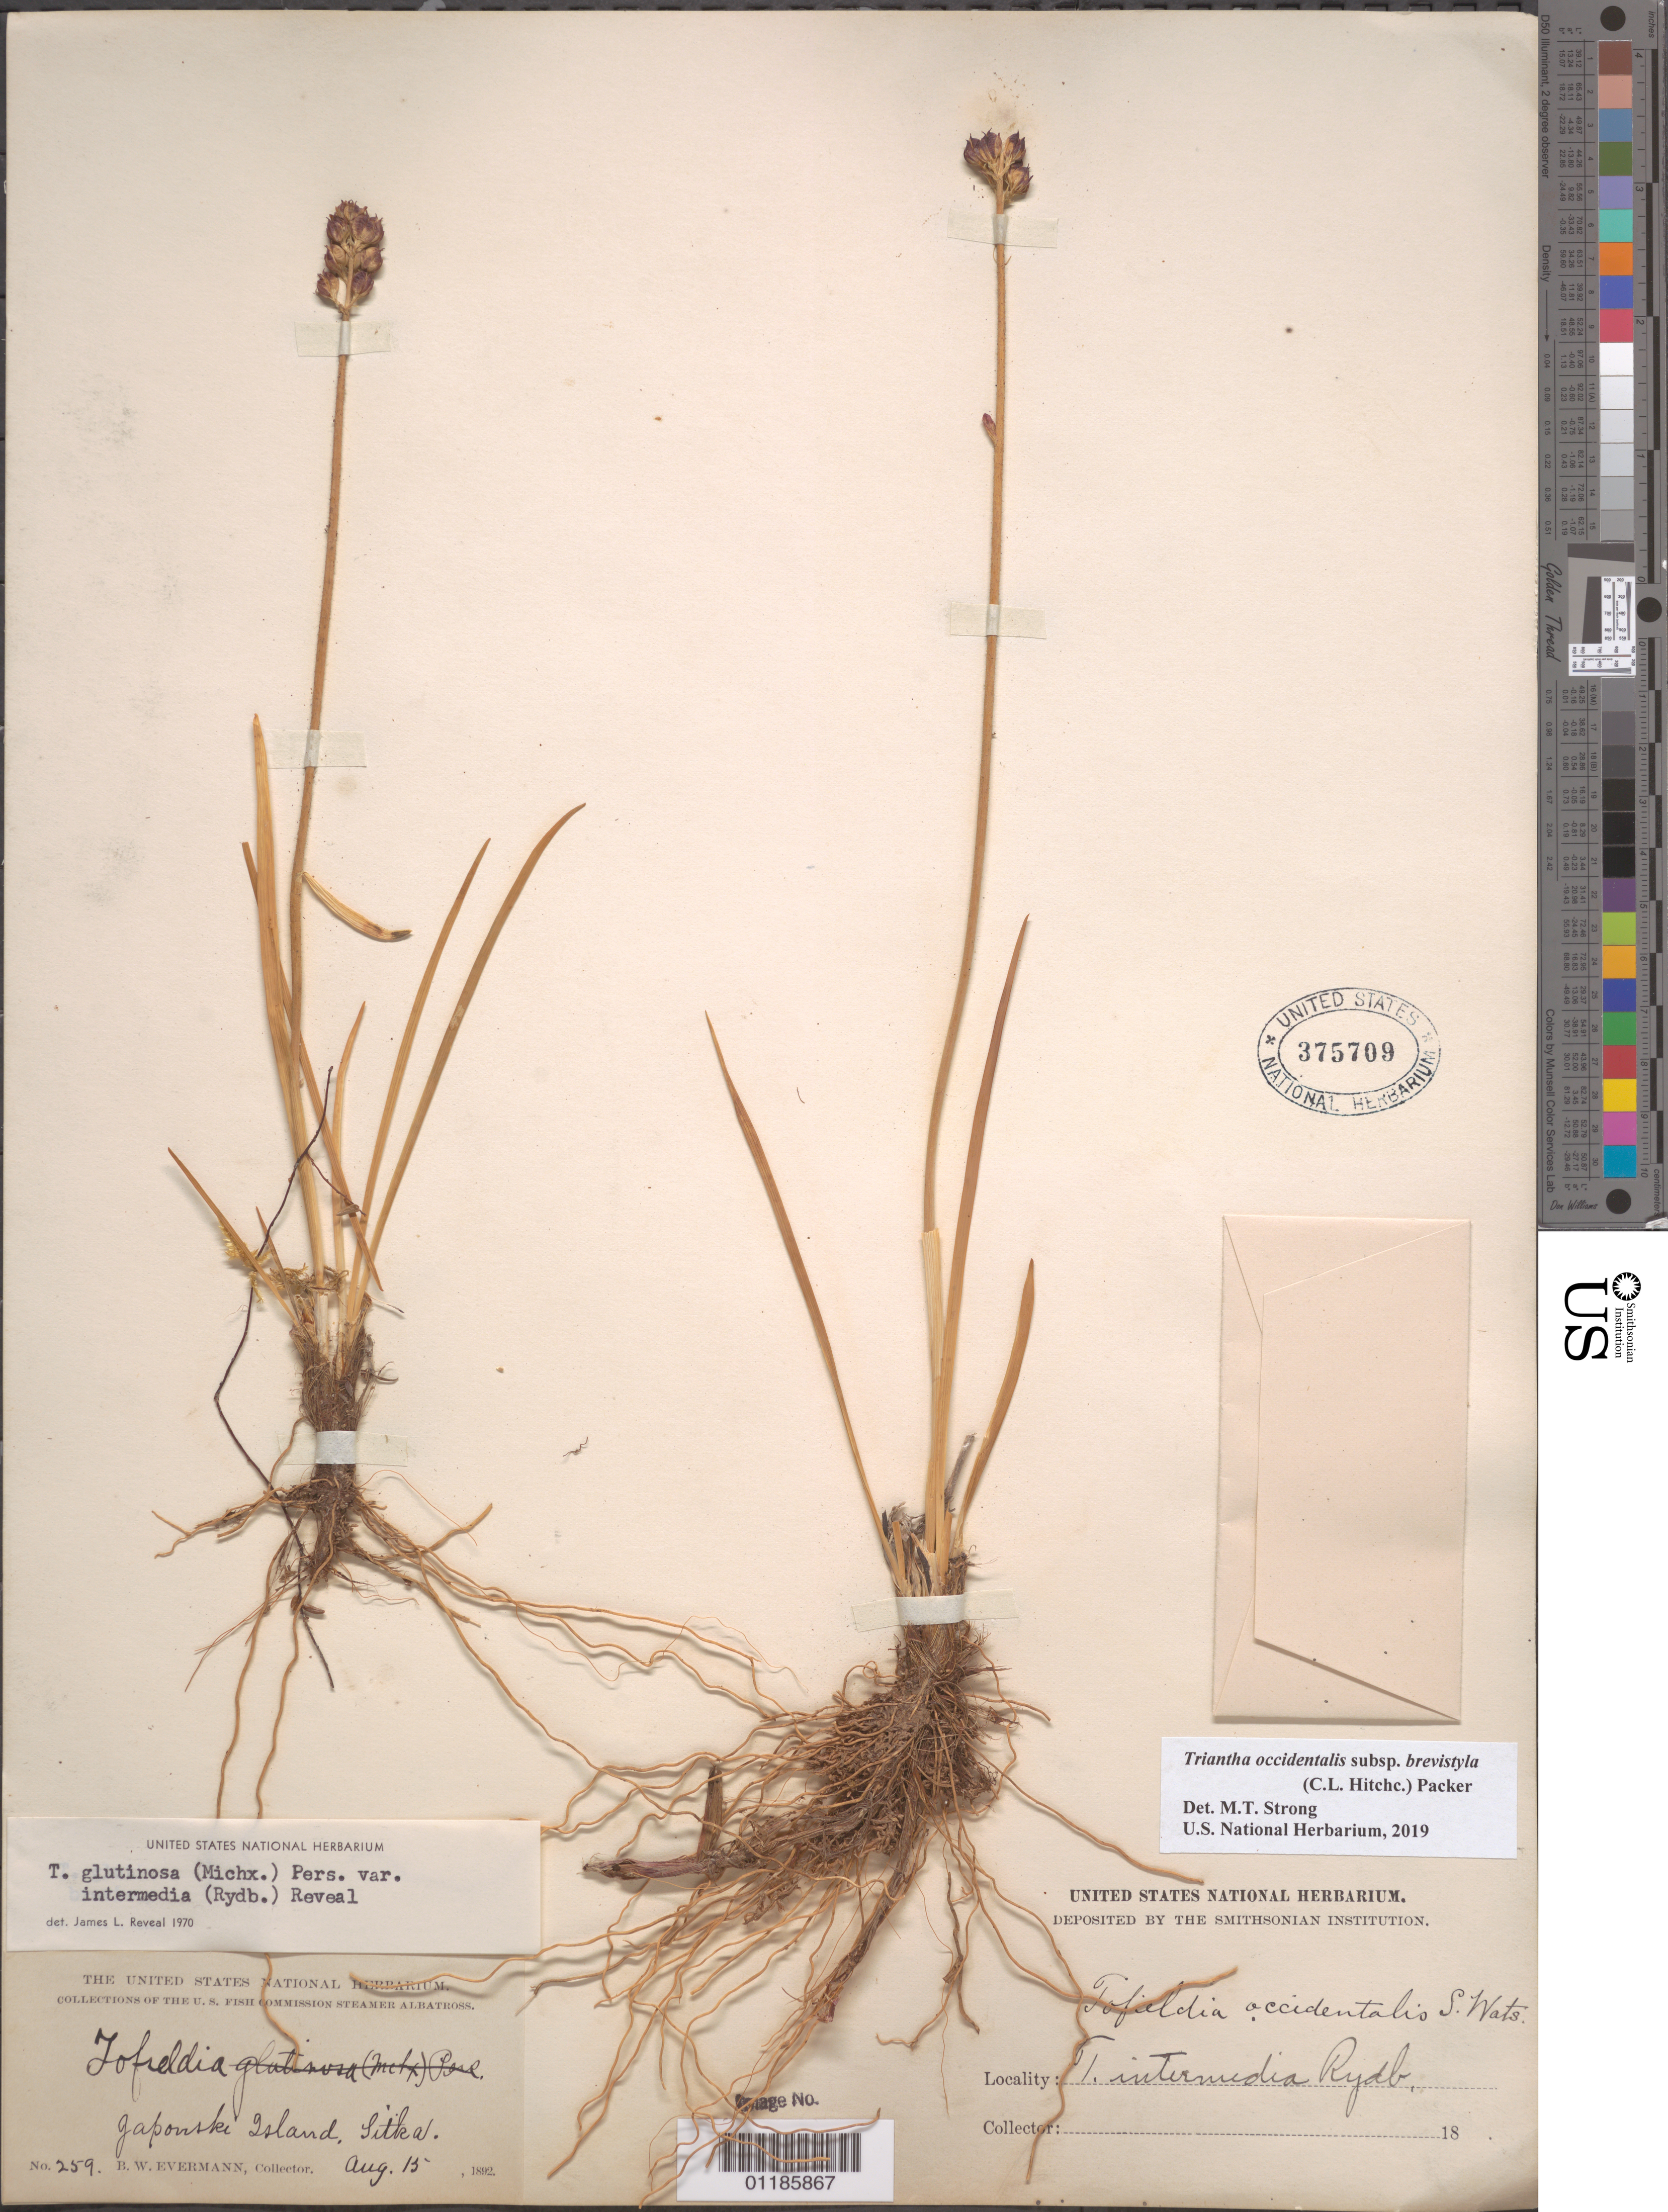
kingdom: Plantae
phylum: Tracheophyta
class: Liliopsida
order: Alismatales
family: Tofieldiaceae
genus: Triantha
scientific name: Triantha occidentalis subsp. brevistyla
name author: (C.L. Hitchc.) Packer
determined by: Strong, Mark T., (BOT), Smithsonian Institution - National Museum of Natural History (UNITED STATES)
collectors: B. W. Evermann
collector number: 259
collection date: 1892-08-15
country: United States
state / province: Alaska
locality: Sitka, Japonski Island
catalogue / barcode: US 375709